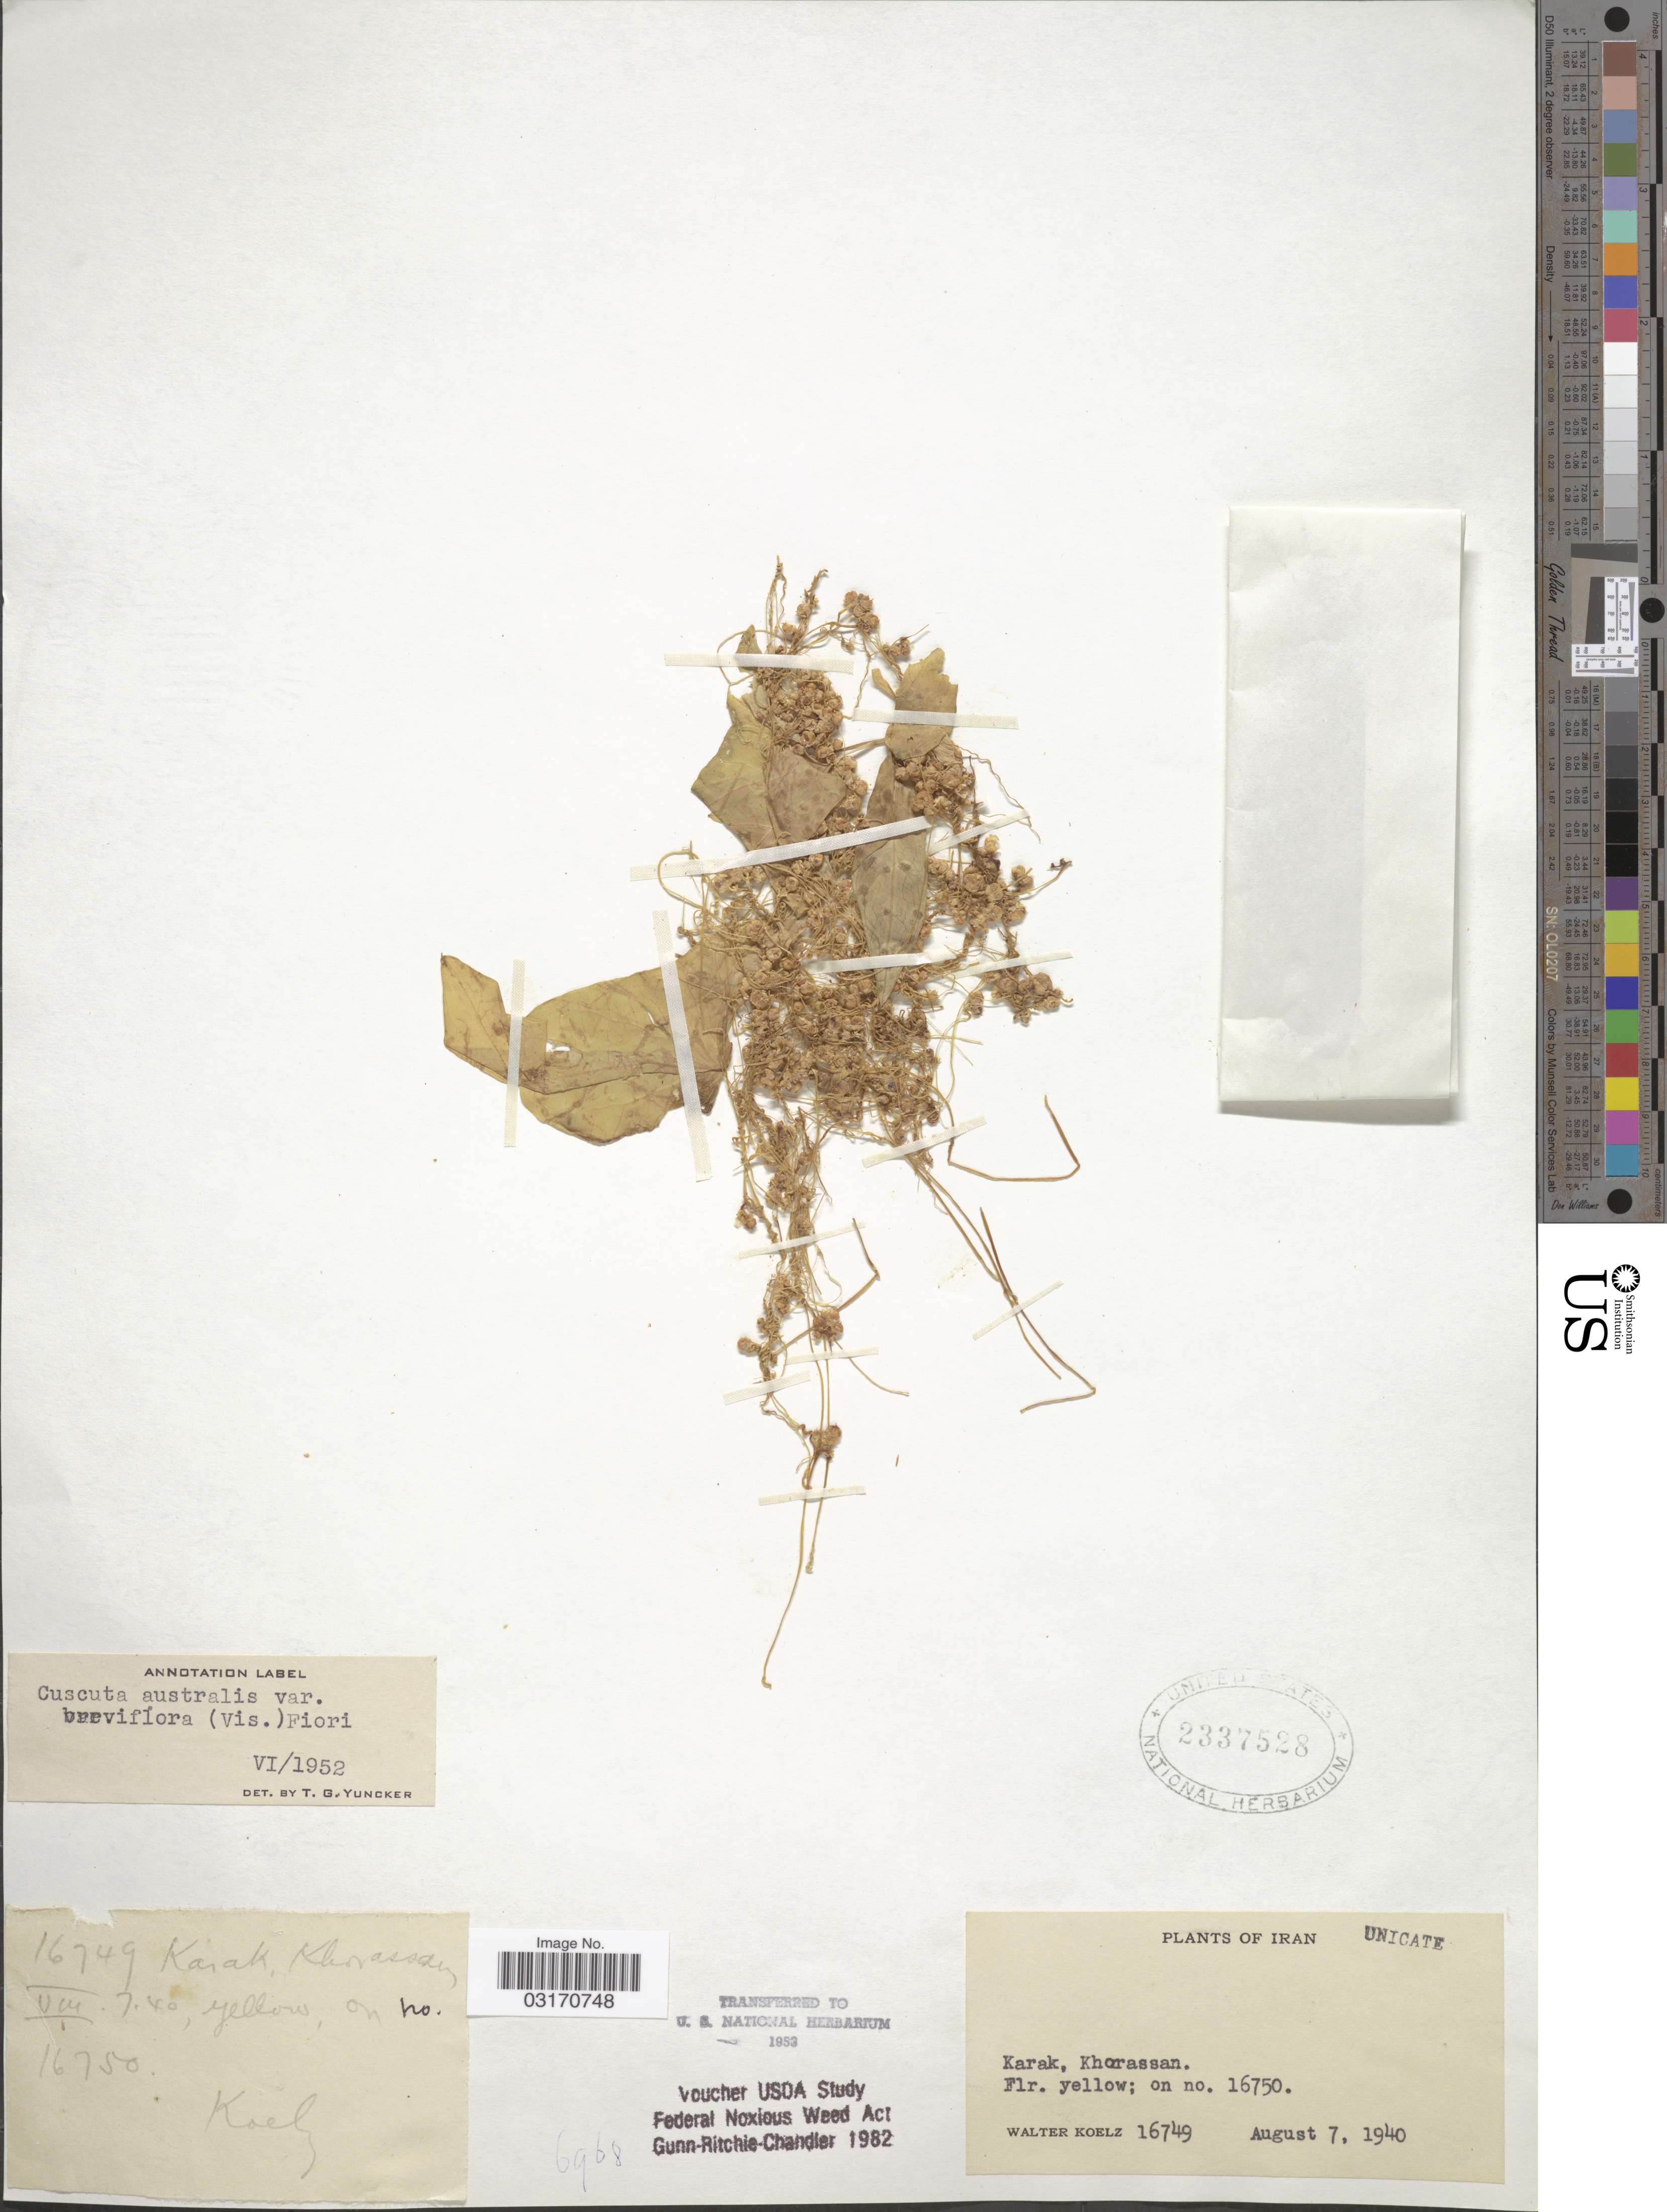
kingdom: Plantae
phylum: Tracheophyta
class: Magnoliopsida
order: Solanales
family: Convolvulaceae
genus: Cuscuta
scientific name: Cuscuta australis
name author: R. Br.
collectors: W. N. Koelz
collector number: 16749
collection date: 1940-08-07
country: Iran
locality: Karak, Khorassan.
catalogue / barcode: US 2337528